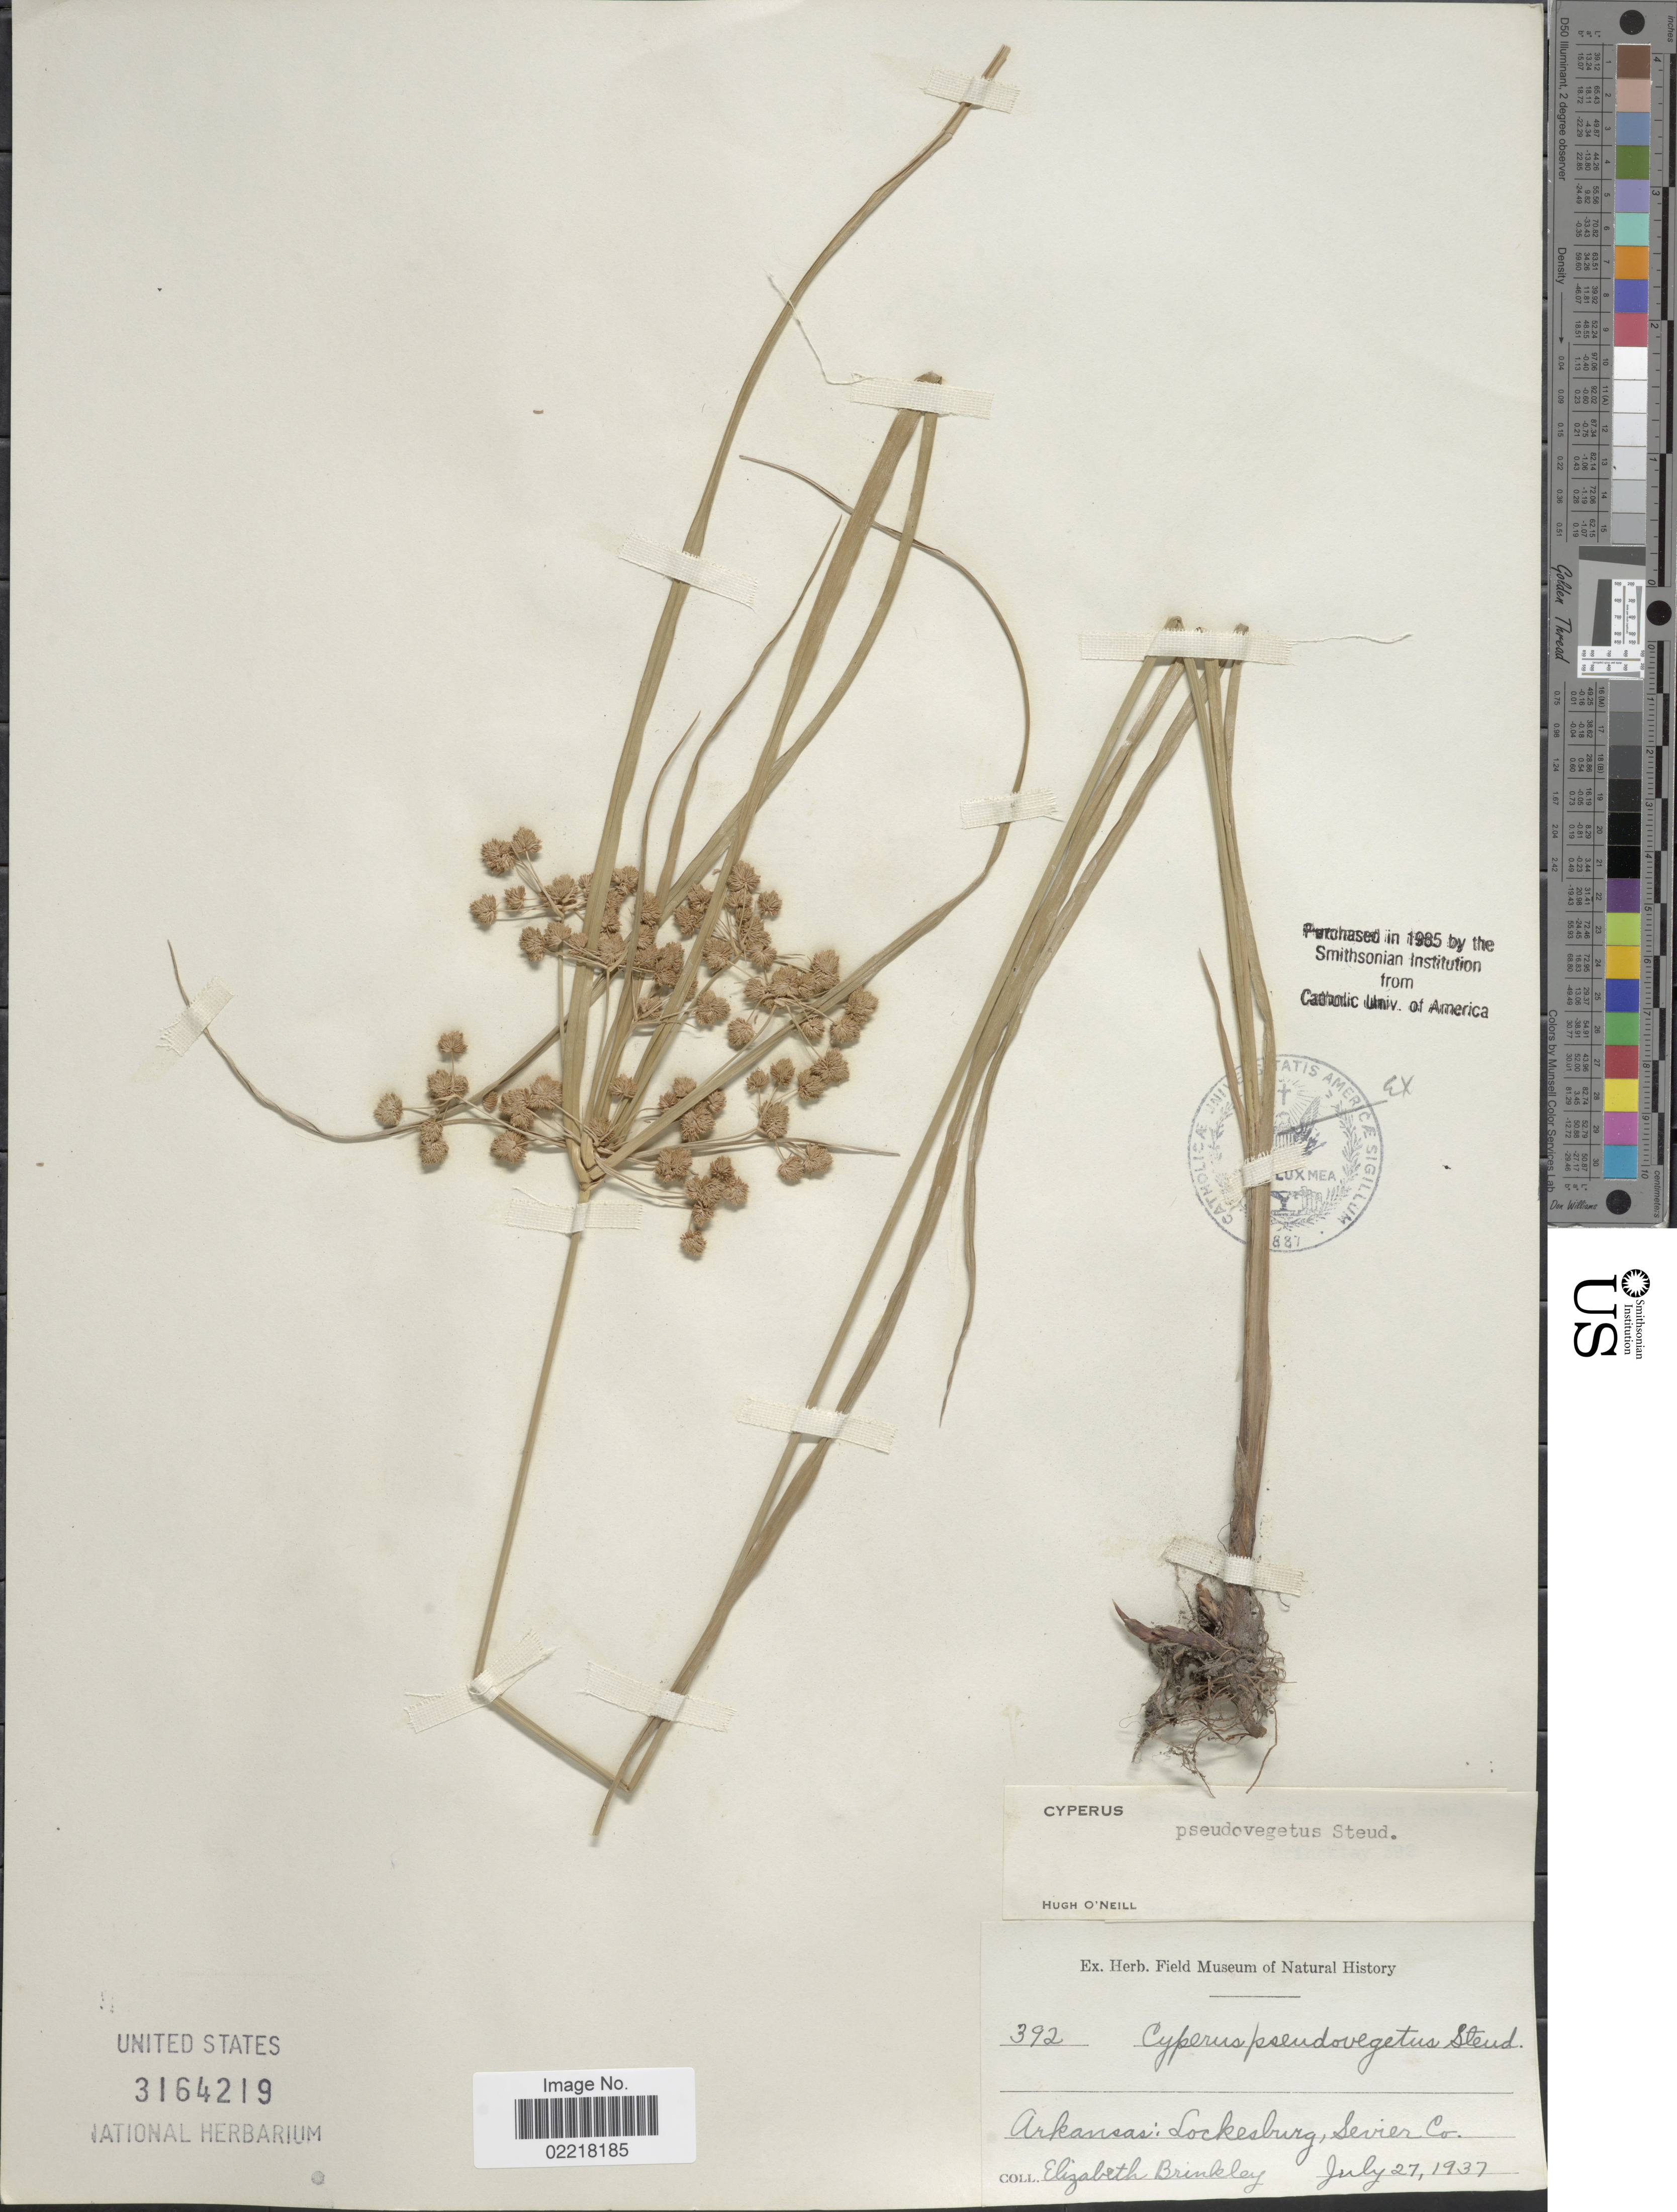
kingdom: Plantae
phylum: Tracheophyta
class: Liliopsida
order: Poales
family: Cyperaceae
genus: Cyperus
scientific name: Cyperus pseudovegetus Steud.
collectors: E. Brinkley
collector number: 392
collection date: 1937-07-27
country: United States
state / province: Arkansas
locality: Lockesburg, Sevier Co.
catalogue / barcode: US 3164219